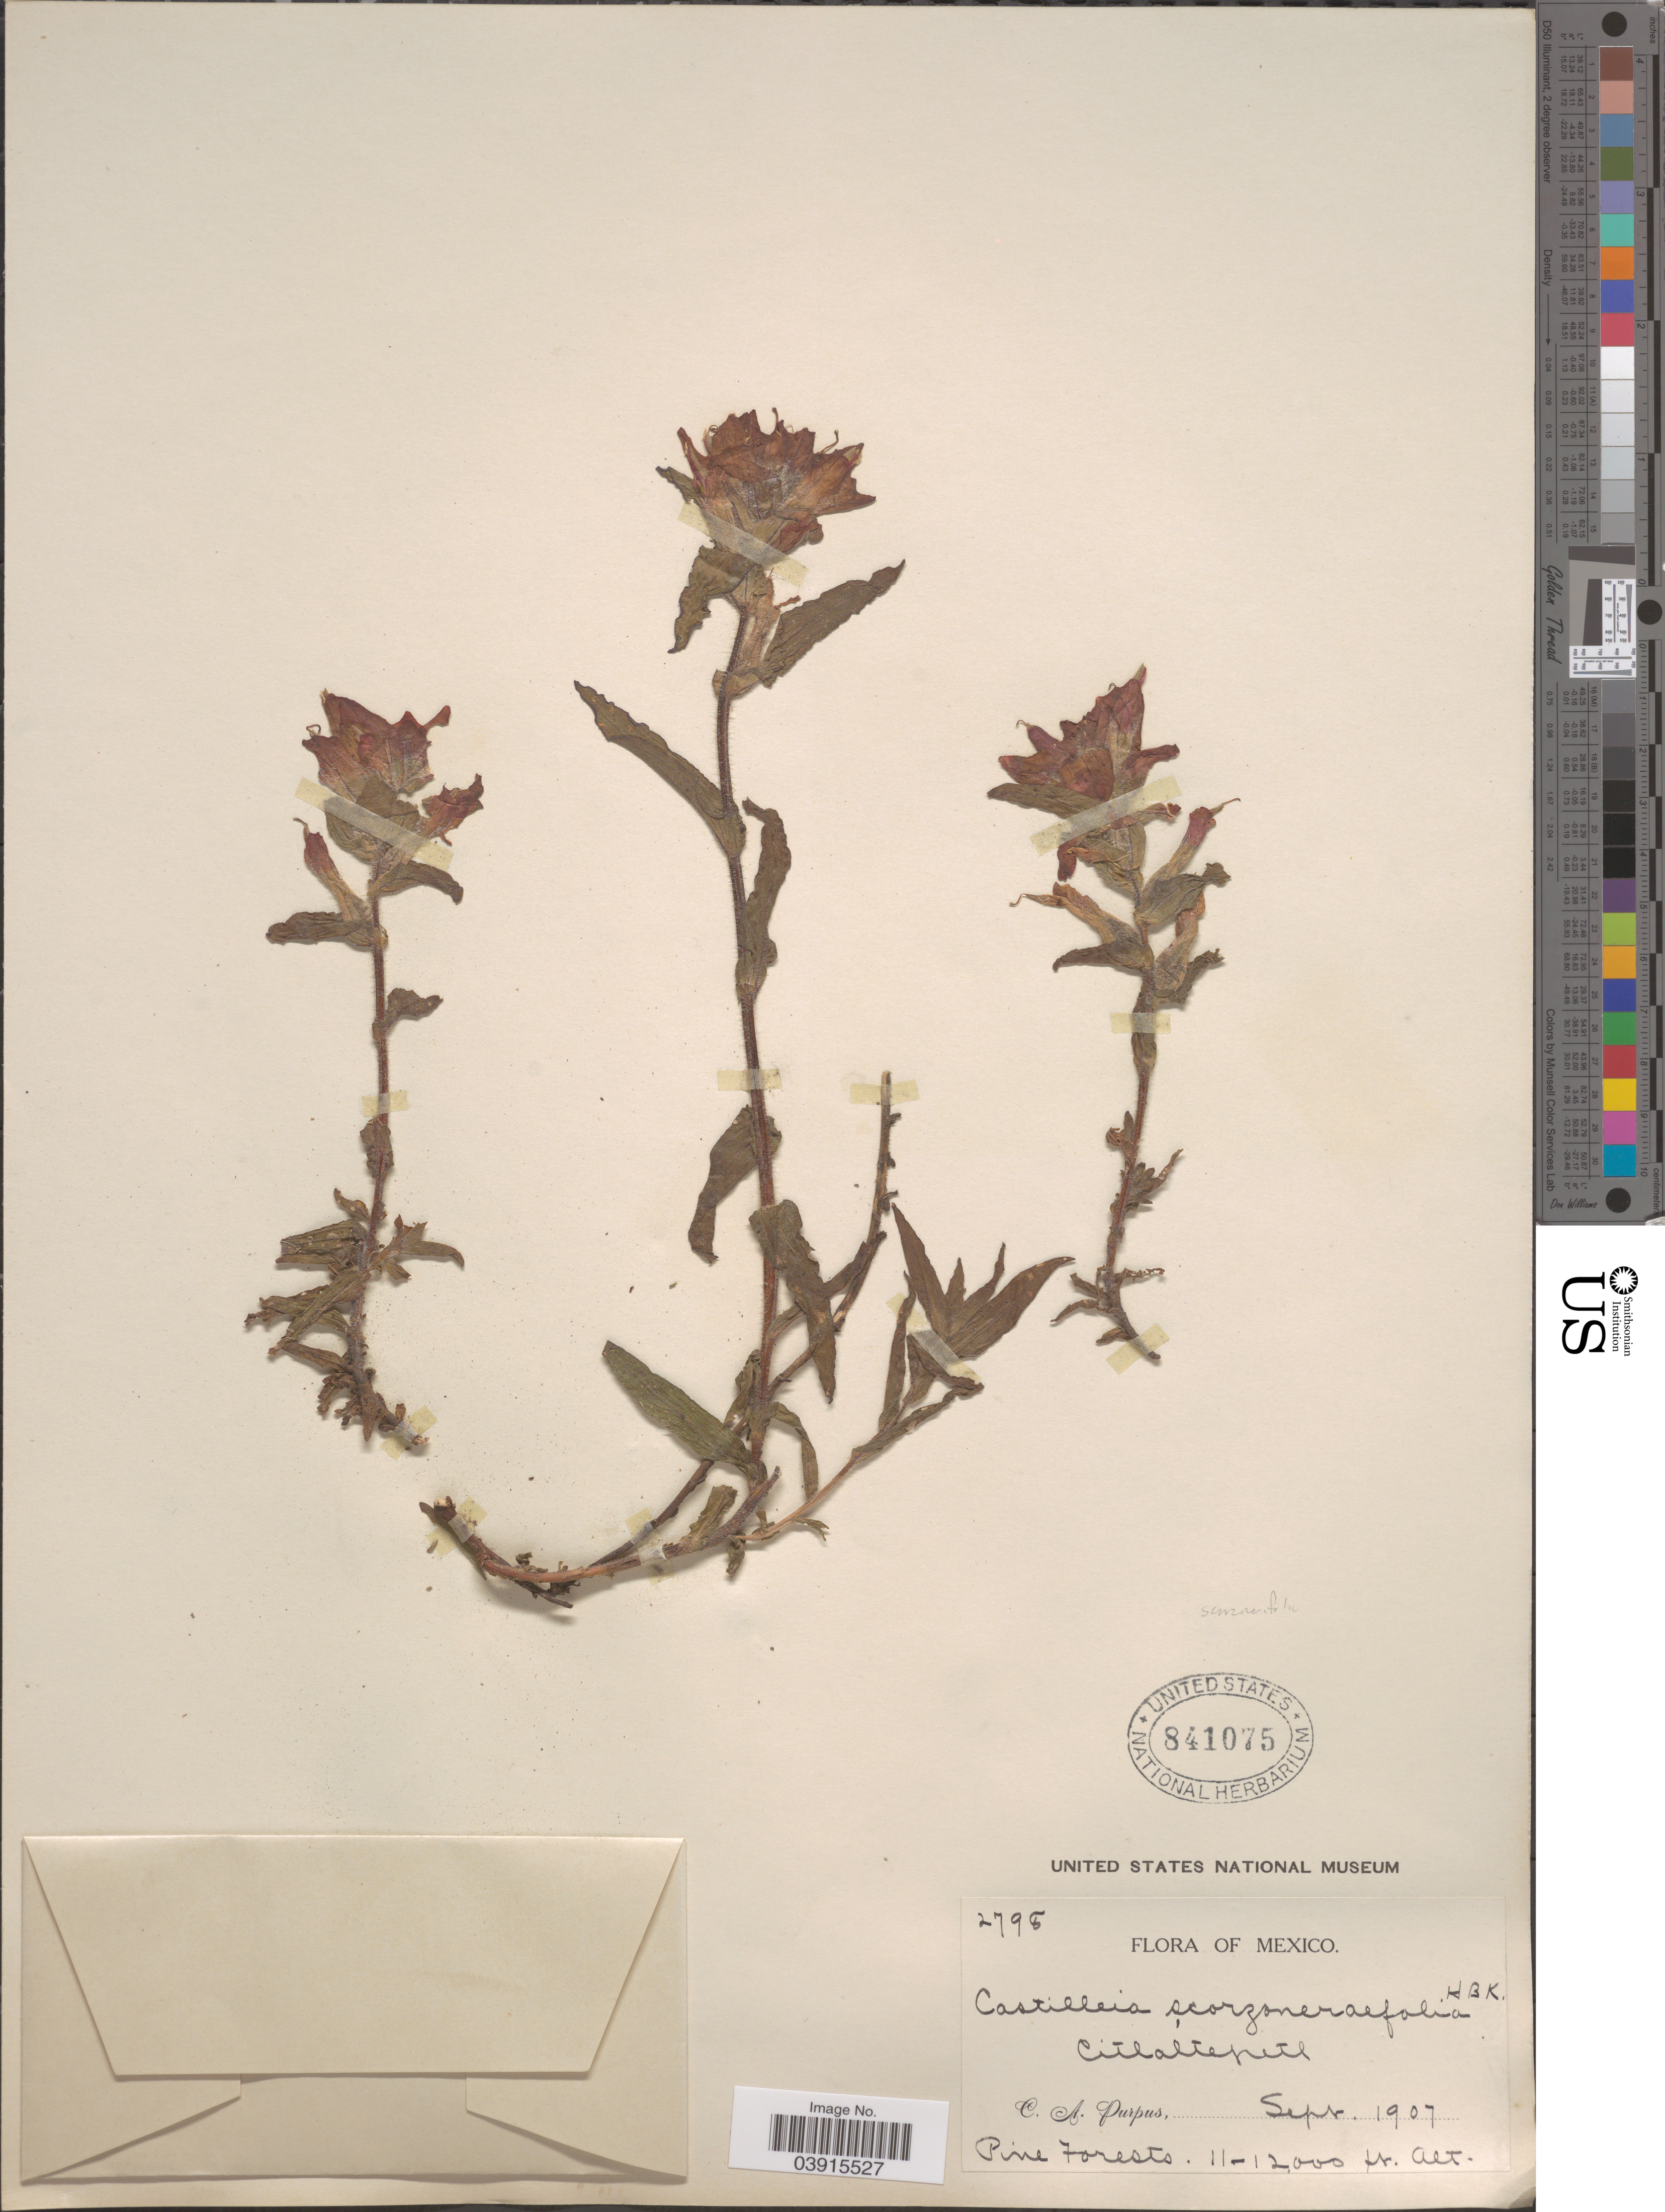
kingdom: Plantae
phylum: Tracheophyta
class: Magnoliopsida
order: Lamiales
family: Orobanchaceae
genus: Castilleja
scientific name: Castilleja scorzonerifolia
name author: Kunth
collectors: C. A. Purpus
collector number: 2798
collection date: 1907-09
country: Mexico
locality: Citlaltepetl.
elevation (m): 3353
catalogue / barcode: US 841075